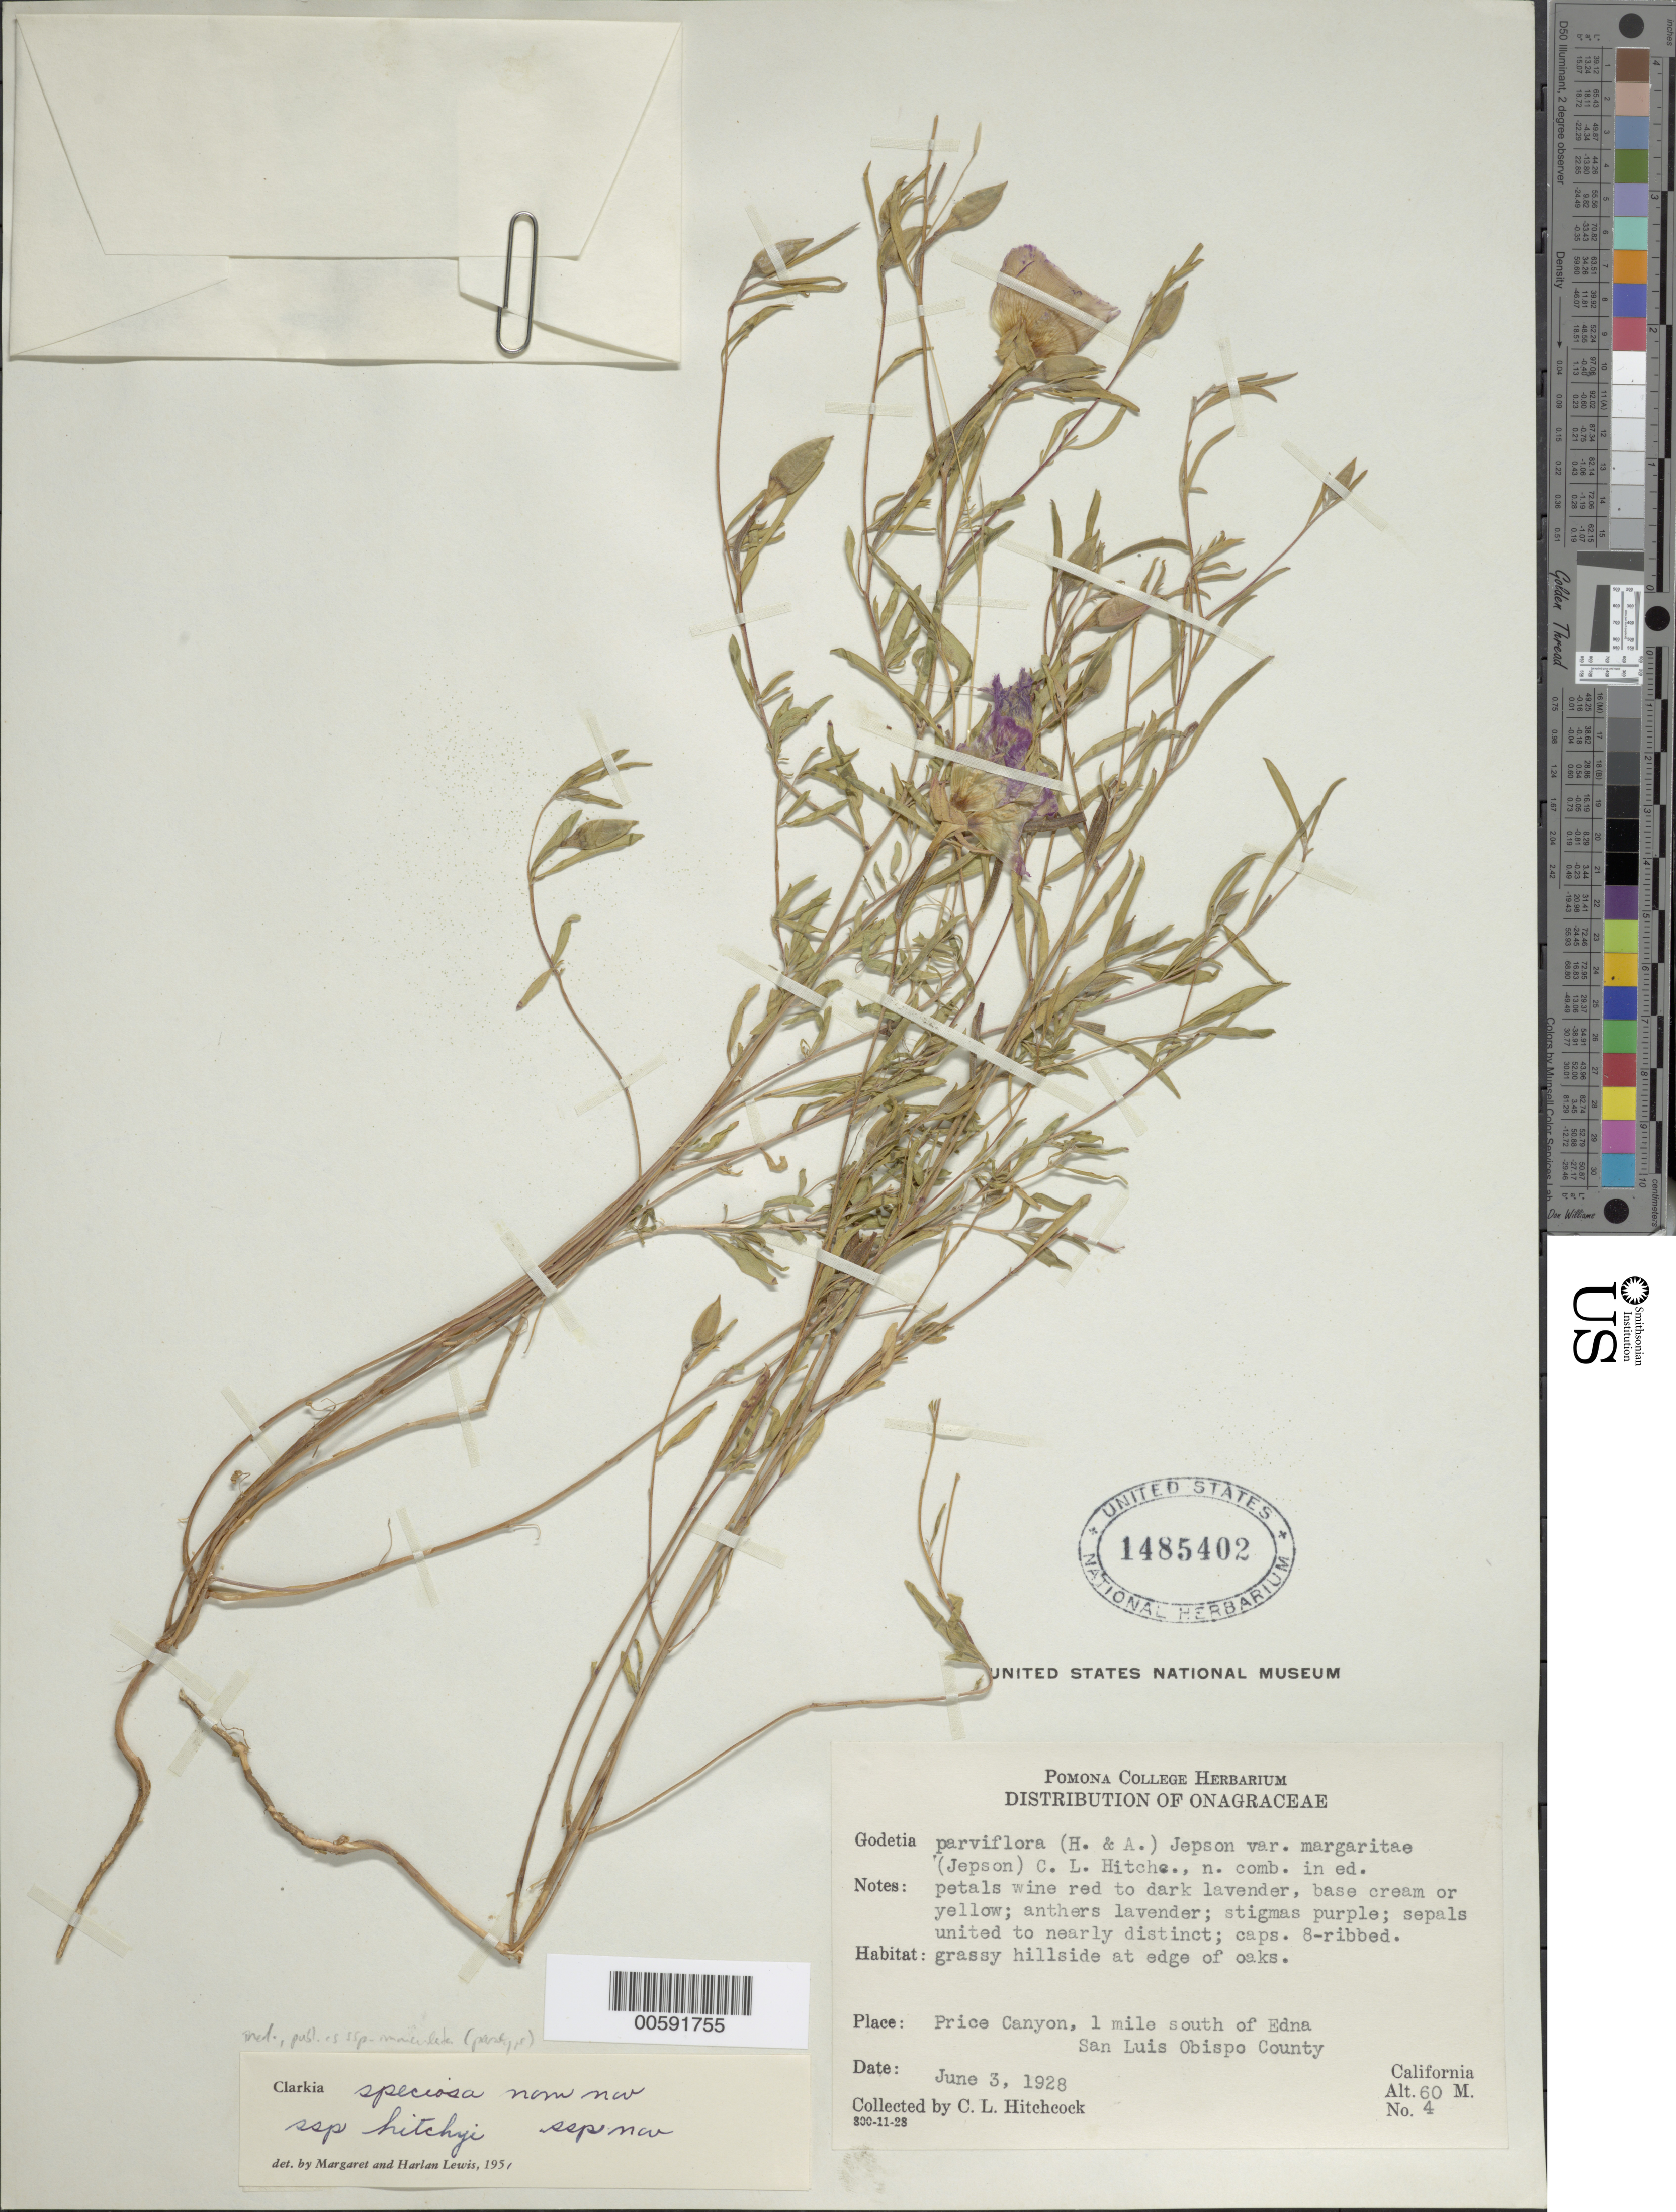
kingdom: Plantae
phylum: Tracheophyta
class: Magnoliopsida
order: Myrtales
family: Onagraceae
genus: Clarkia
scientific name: Clarkia speciosa subsp. speciosa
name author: F. H. Lewis & M.E. Lewis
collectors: A. S. Hitchcock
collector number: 4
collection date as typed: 03 Jun 1928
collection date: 1928-06-03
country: United States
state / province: California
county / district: San Luis Obispo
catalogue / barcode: US 1485402